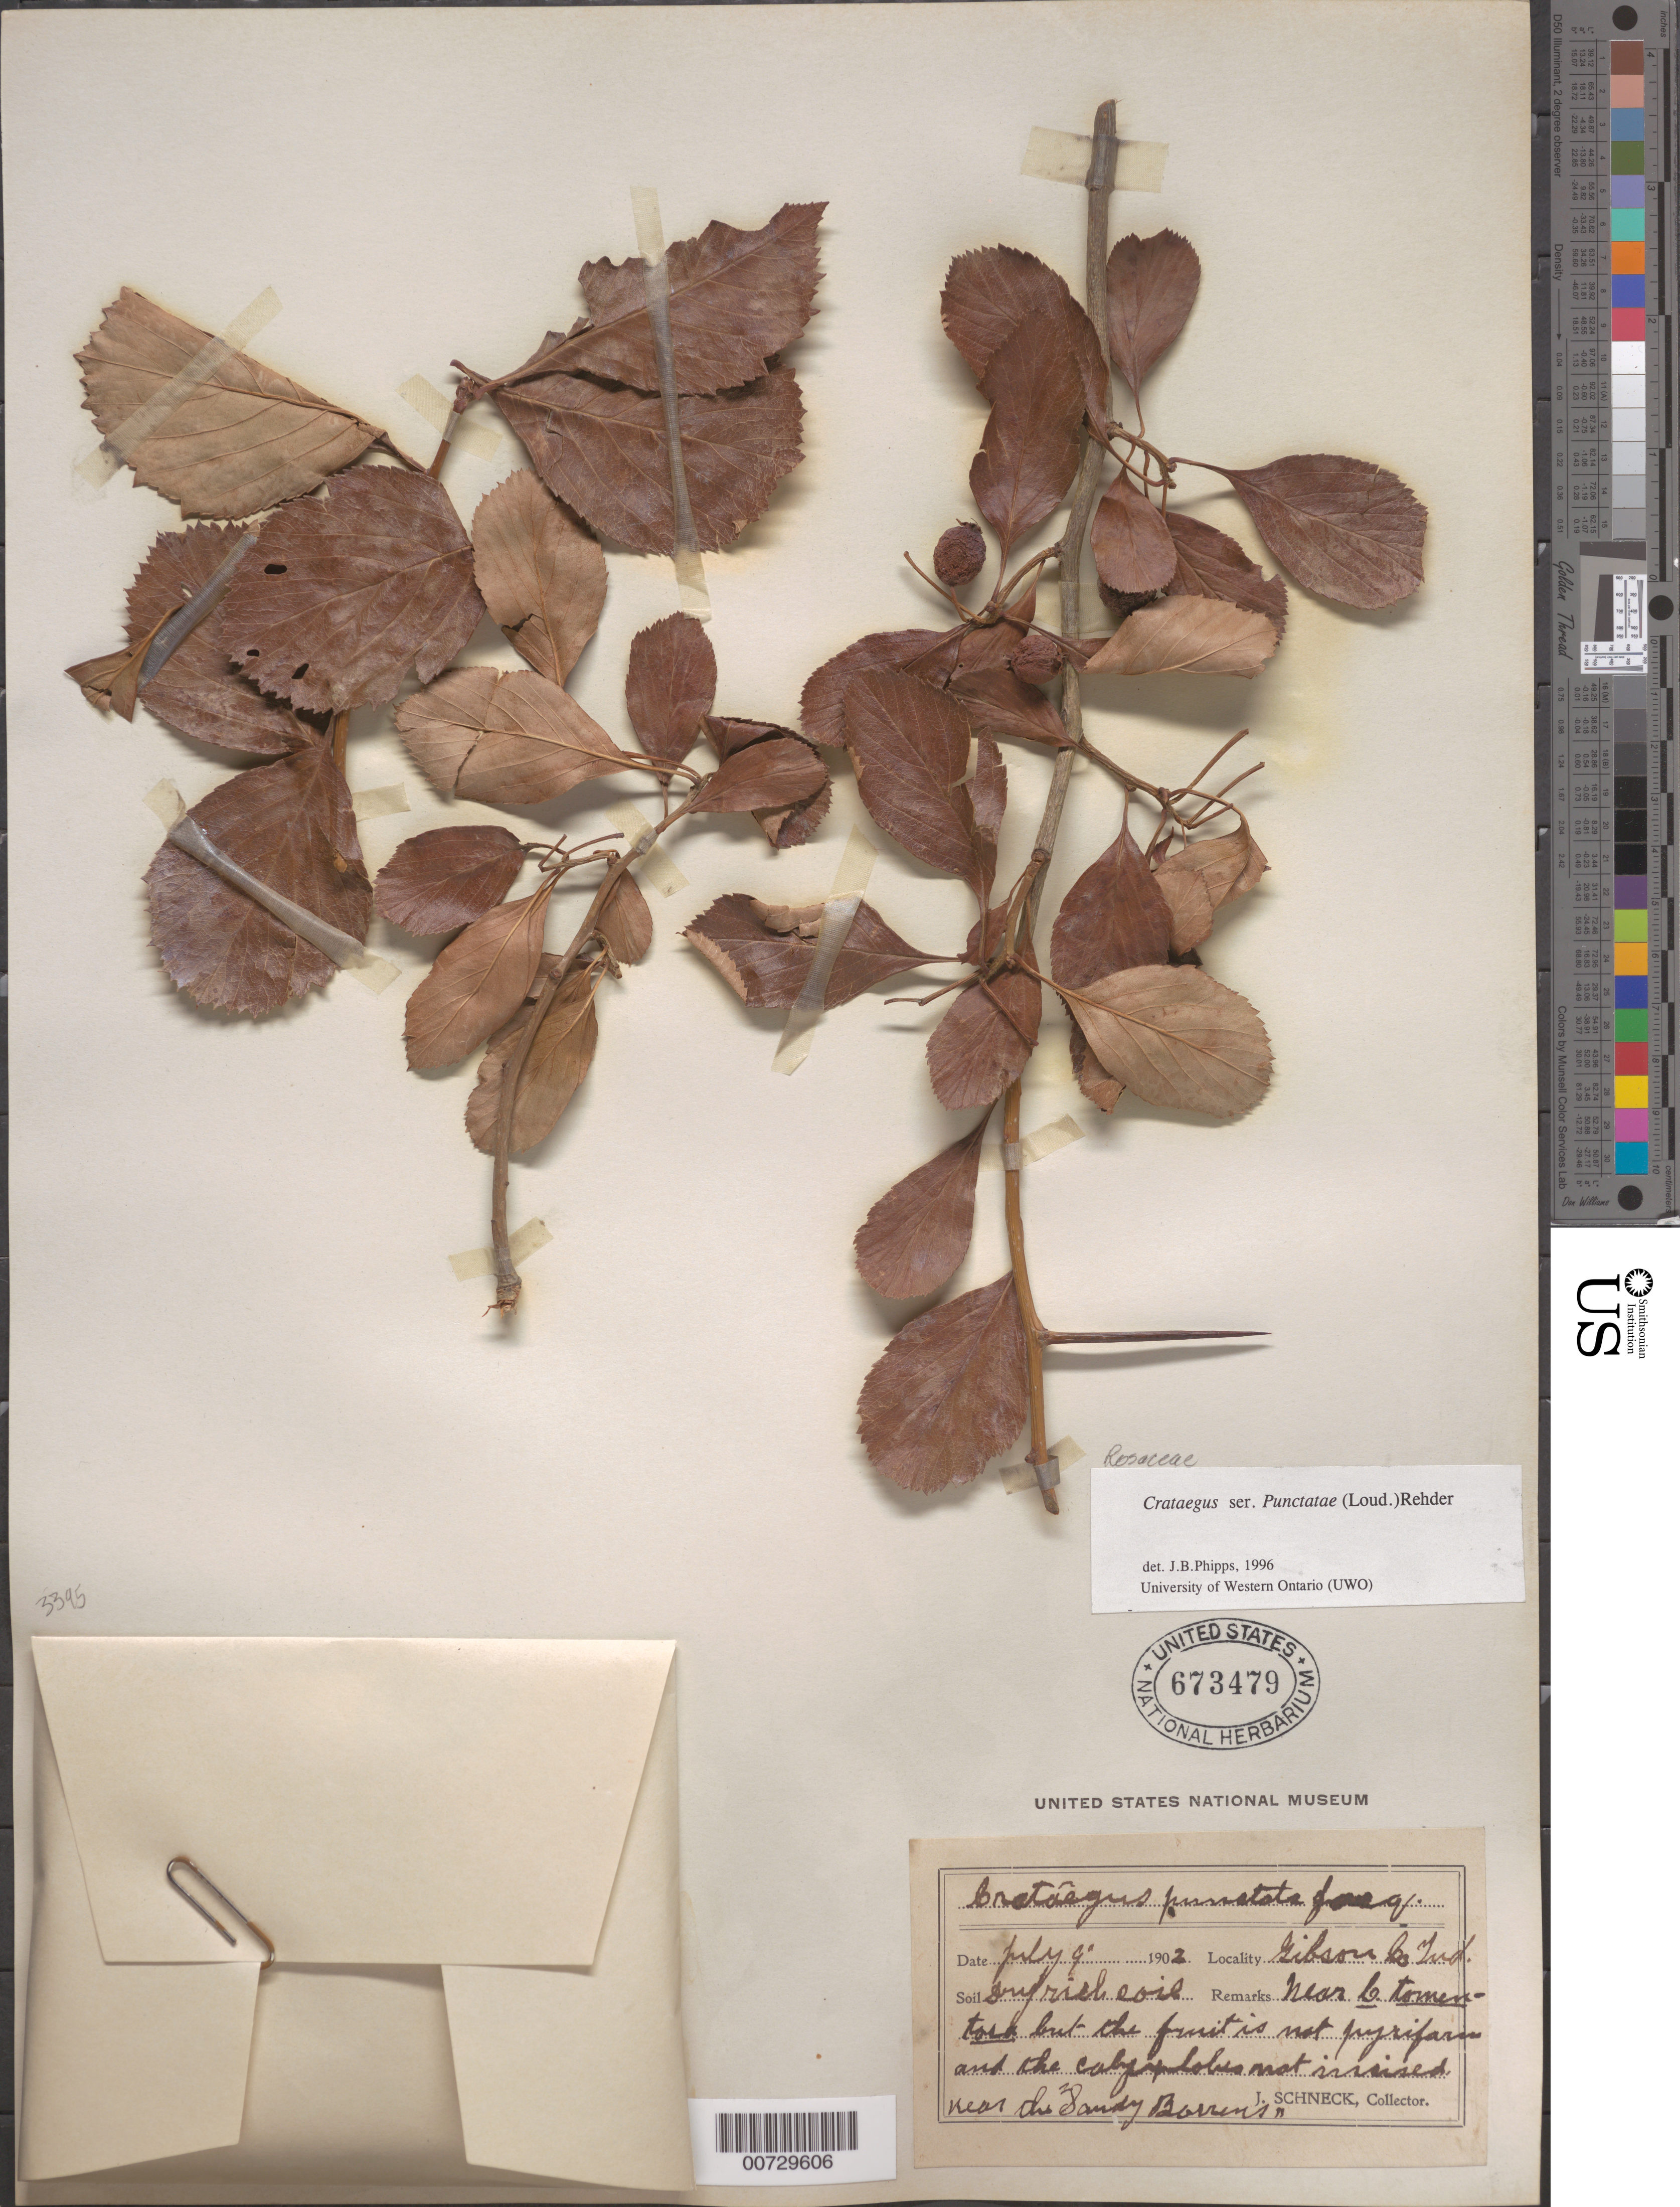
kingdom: Plantae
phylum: Tracheophyta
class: Magnoliopsida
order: Rosales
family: Rosaceae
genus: Crataegus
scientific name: Crataegus punctata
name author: Jacq.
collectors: J. Schneck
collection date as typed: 09 Jul 1902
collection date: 1902-07-09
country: United States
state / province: Indiana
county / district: Gibson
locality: Near Sandy Barrens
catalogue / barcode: US 673479